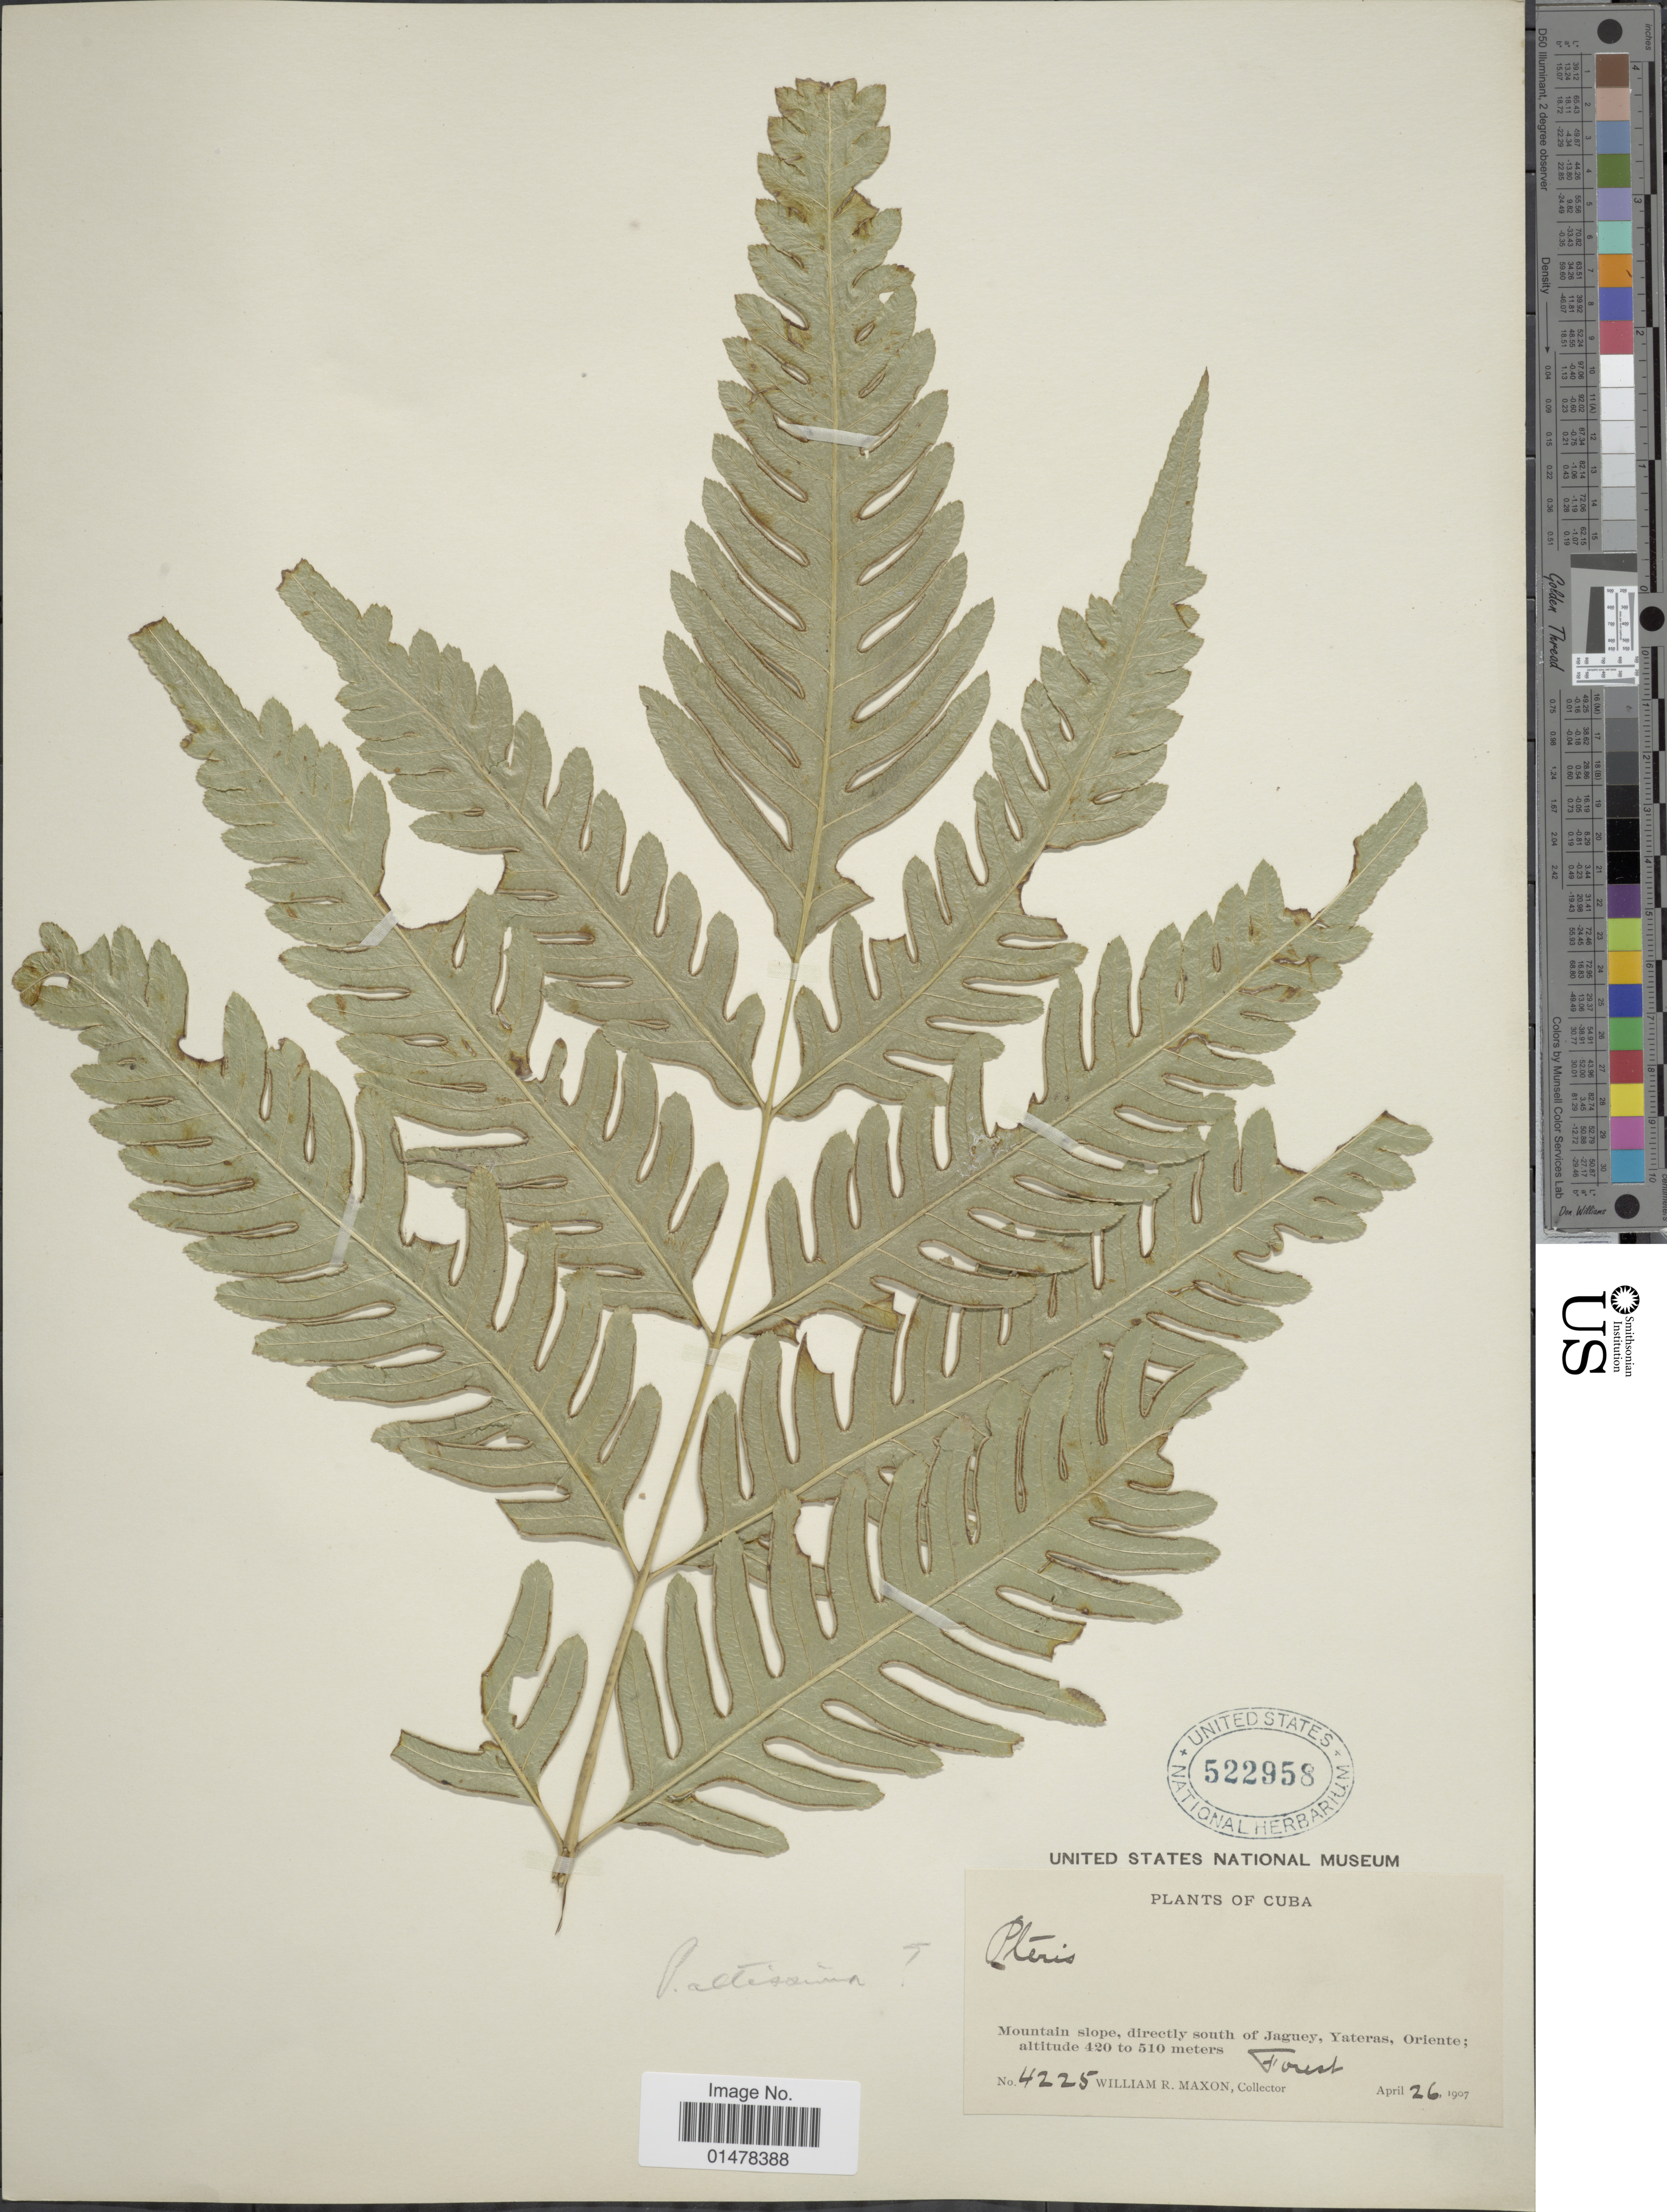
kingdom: Plantae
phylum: Tracheophyta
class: Polypodiopsida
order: Polypodiales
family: Pteridaceae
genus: Pteris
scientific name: Pteris altissima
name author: Poir.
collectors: W. R. Maxon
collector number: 4225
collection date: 1907-04-26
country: Cuba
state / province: Oriente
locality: Plants of Cuba, Mountain slope,directly south of Jaguey, Yateras, Oriente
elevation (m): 420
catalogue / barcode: US 522958